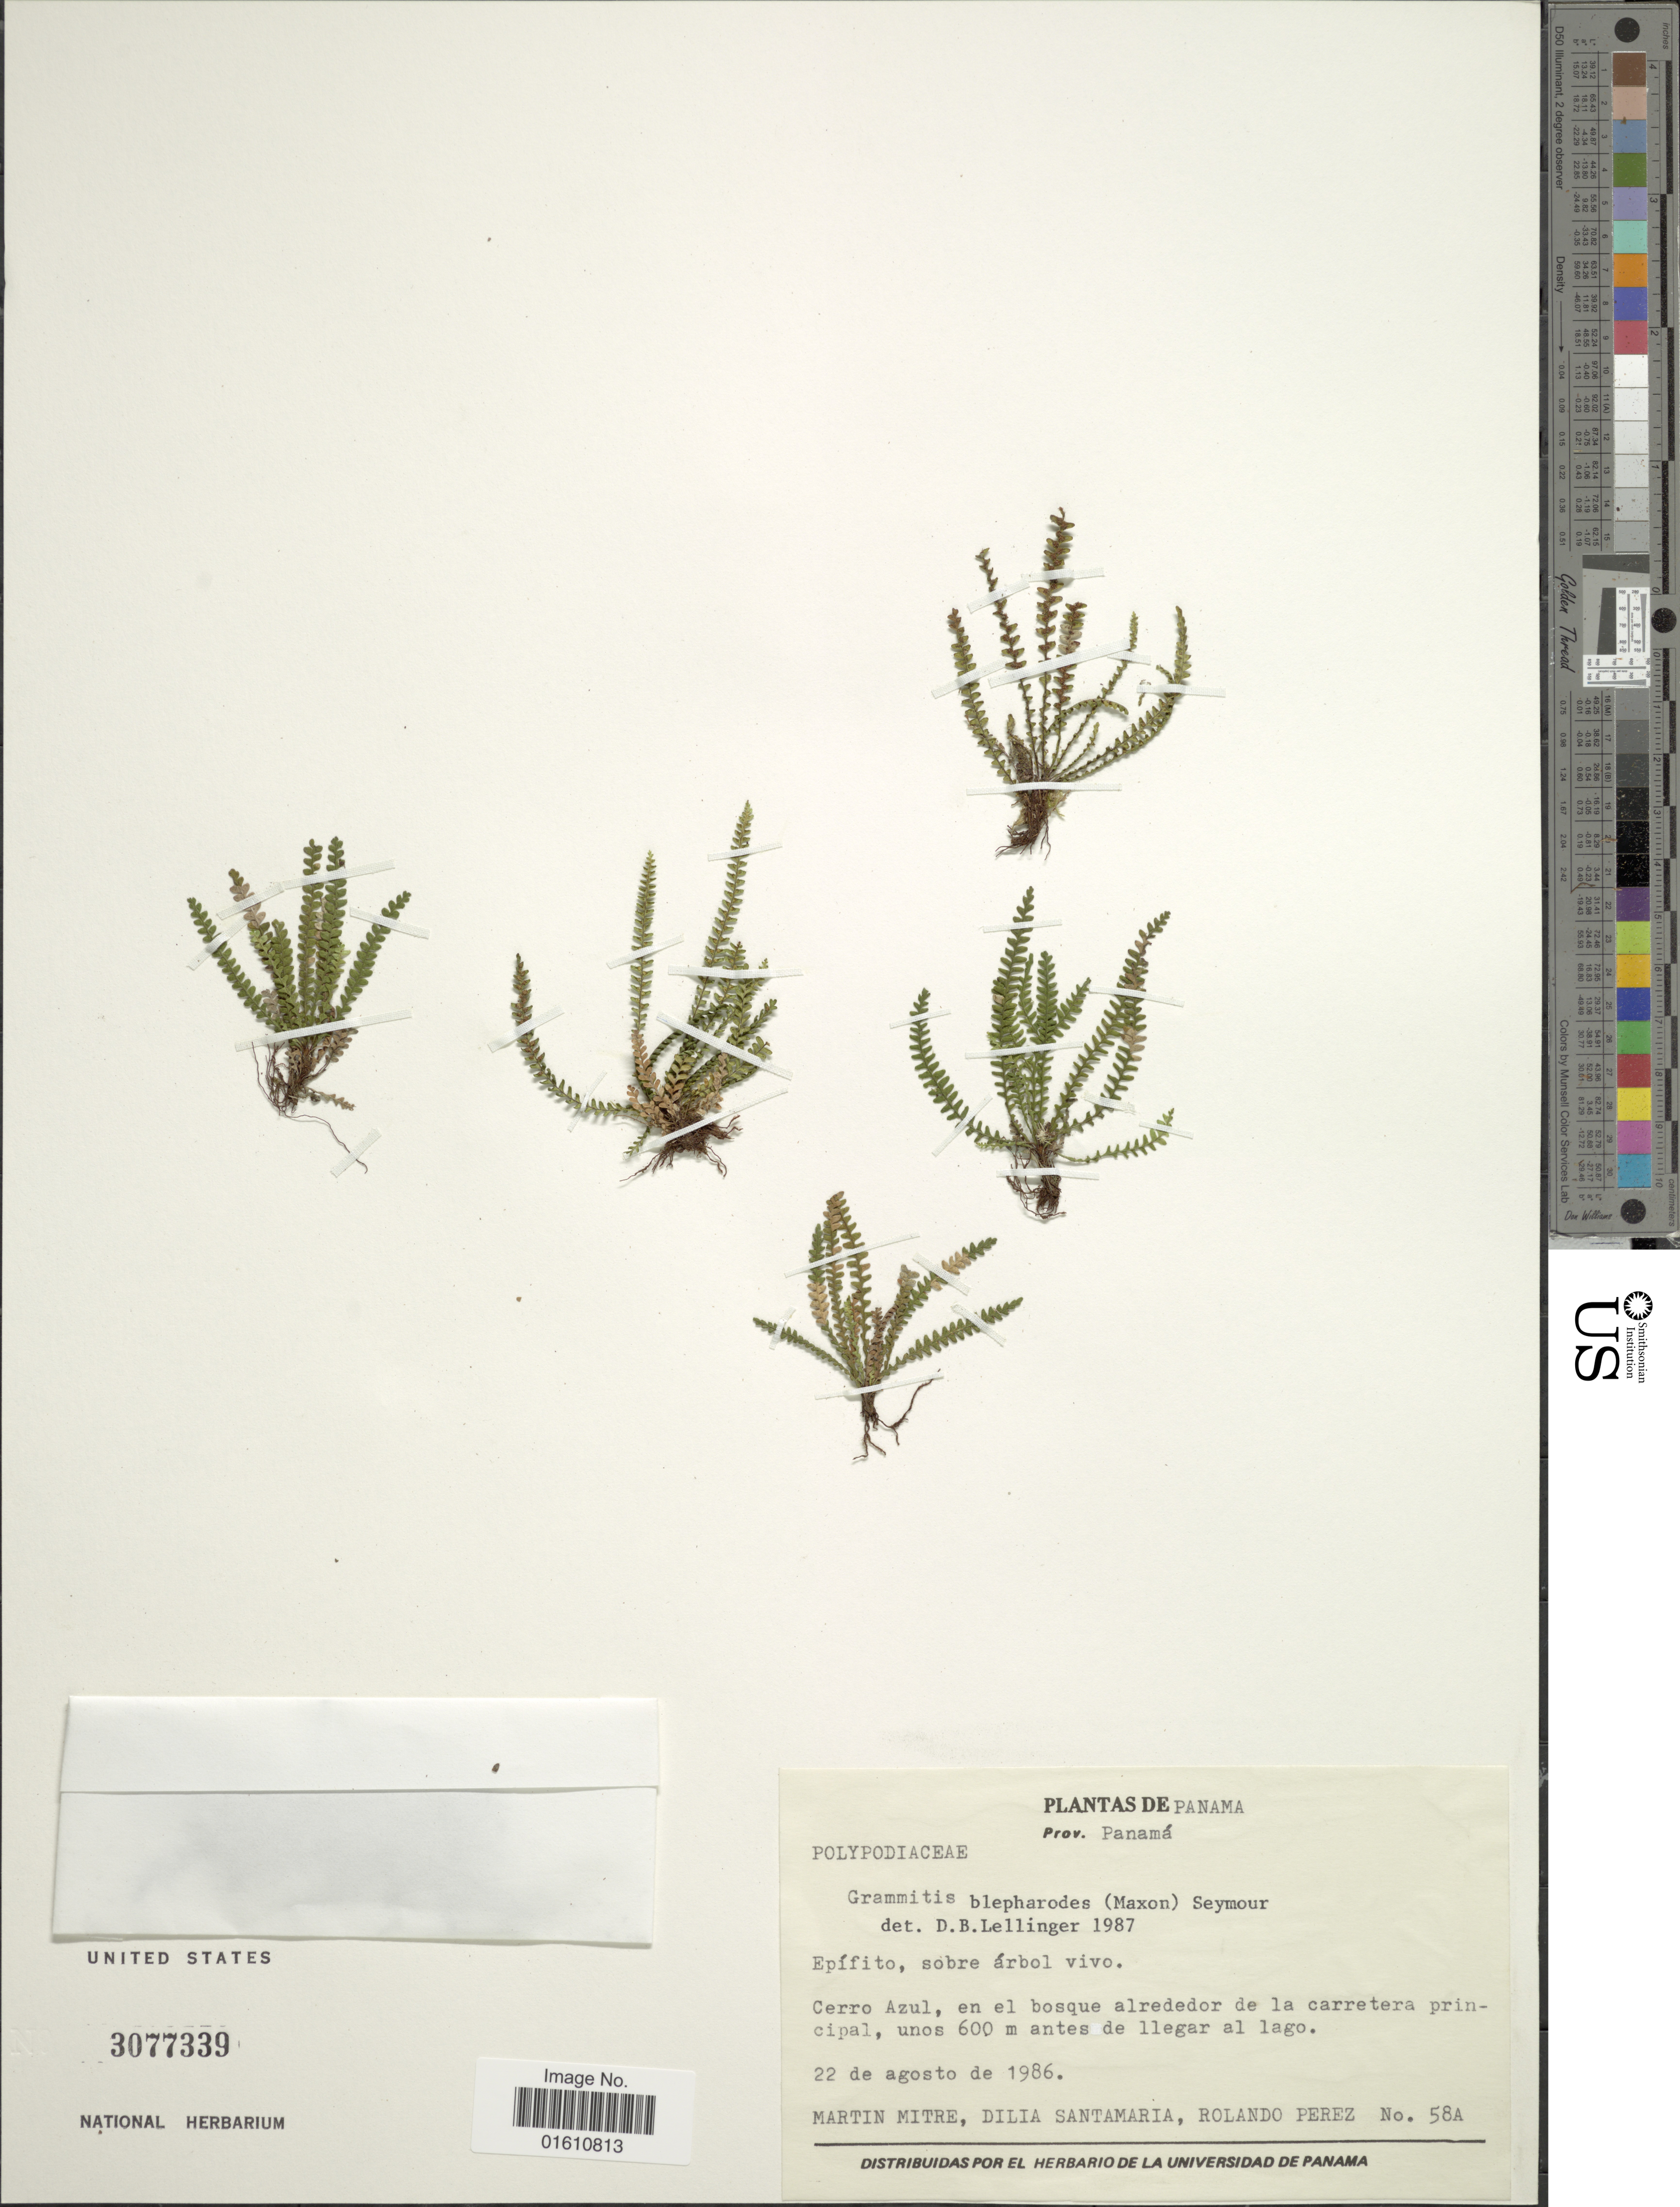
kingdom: Plantae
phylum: Tracheophyta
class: Polypodiopsida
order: Polypodiales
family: Polypodiaceae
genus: Moranopteris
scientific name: Moranopteris taenifolia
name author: (Jenman) R. Y. Hirai & J. Prado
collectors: M. Mitre, D. Santamaria & R. Perez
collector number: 58A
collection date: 1986-08-22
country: Panama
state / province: Panamá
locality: Prov. Panama, Cerro Azul, en el bosque alrededor de la carretera principal, unos 600 m antes de llegar al lago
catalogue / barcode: US 3077339